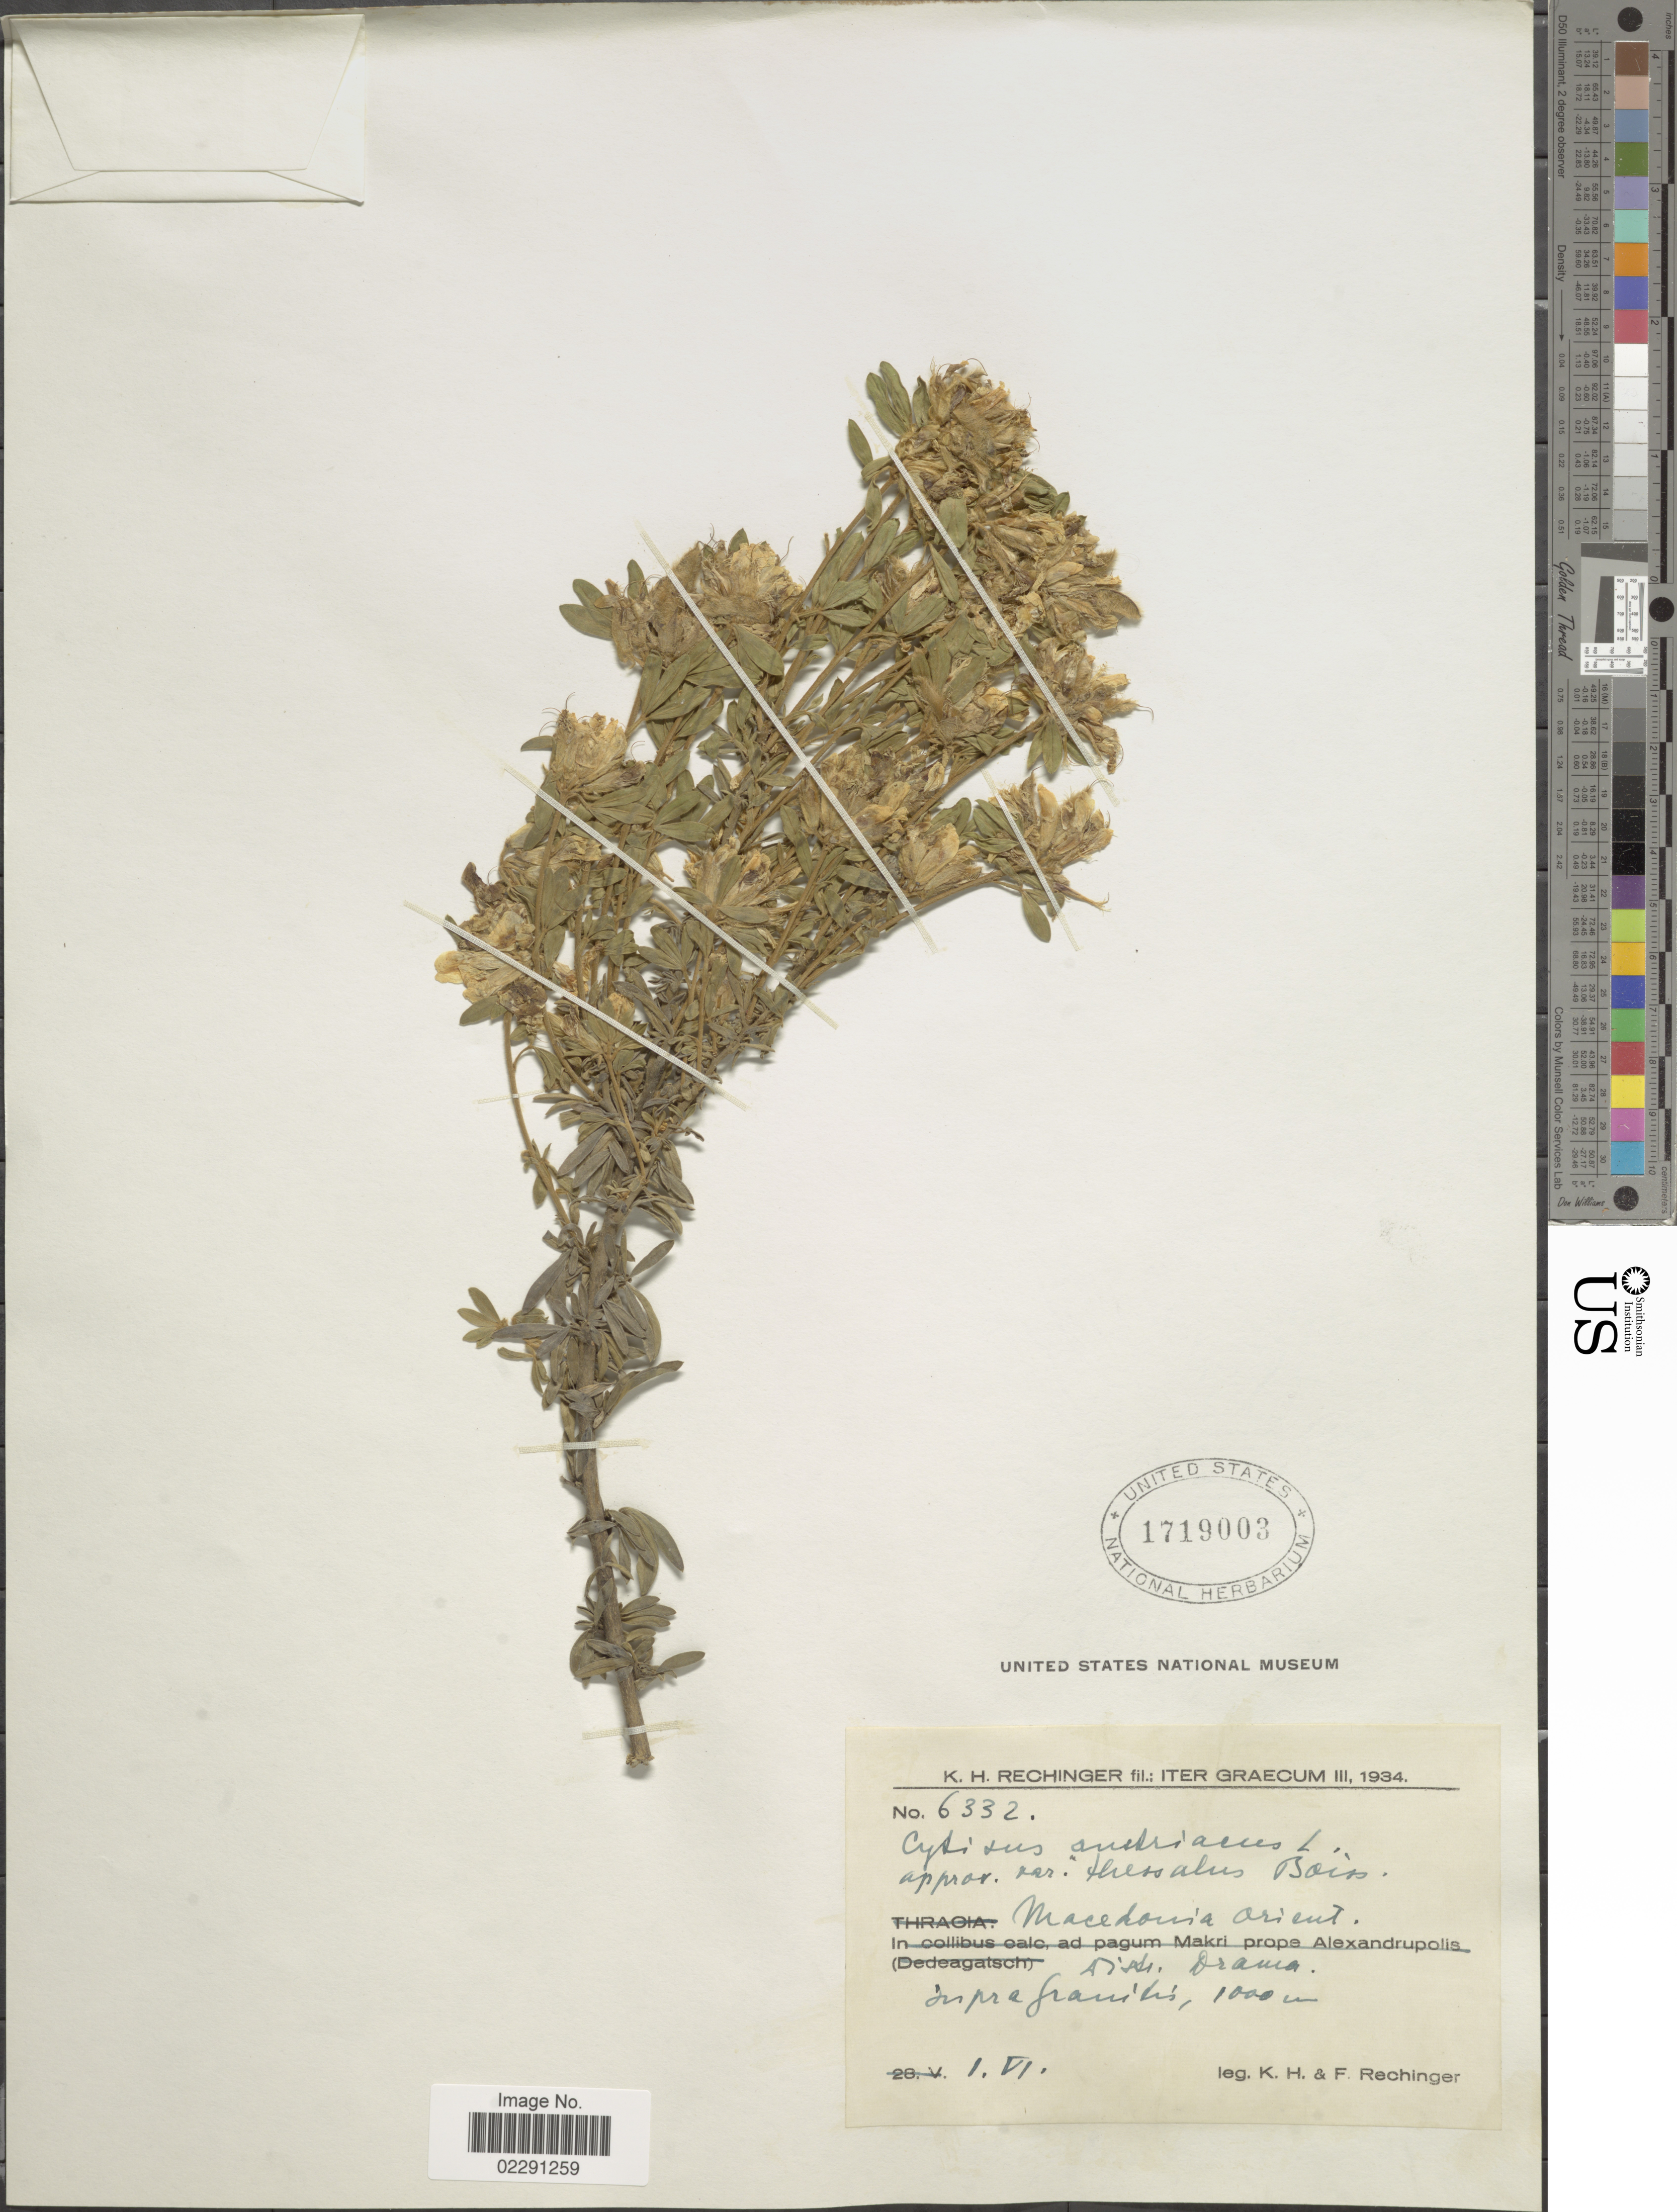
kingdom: Plantae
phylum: Tracheophyta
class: Magnoliopsida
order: Fabales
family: Fabaceae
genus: Cytisus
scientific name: Cytisus austriacus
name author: L.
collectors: K. H. Rechinger & F. Rechinger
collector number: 6332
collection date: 1934-06-01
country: Greece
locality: Iter Graecum, Macedonia orient., distr. Drama.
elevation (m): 1000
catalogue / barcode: US 1719003